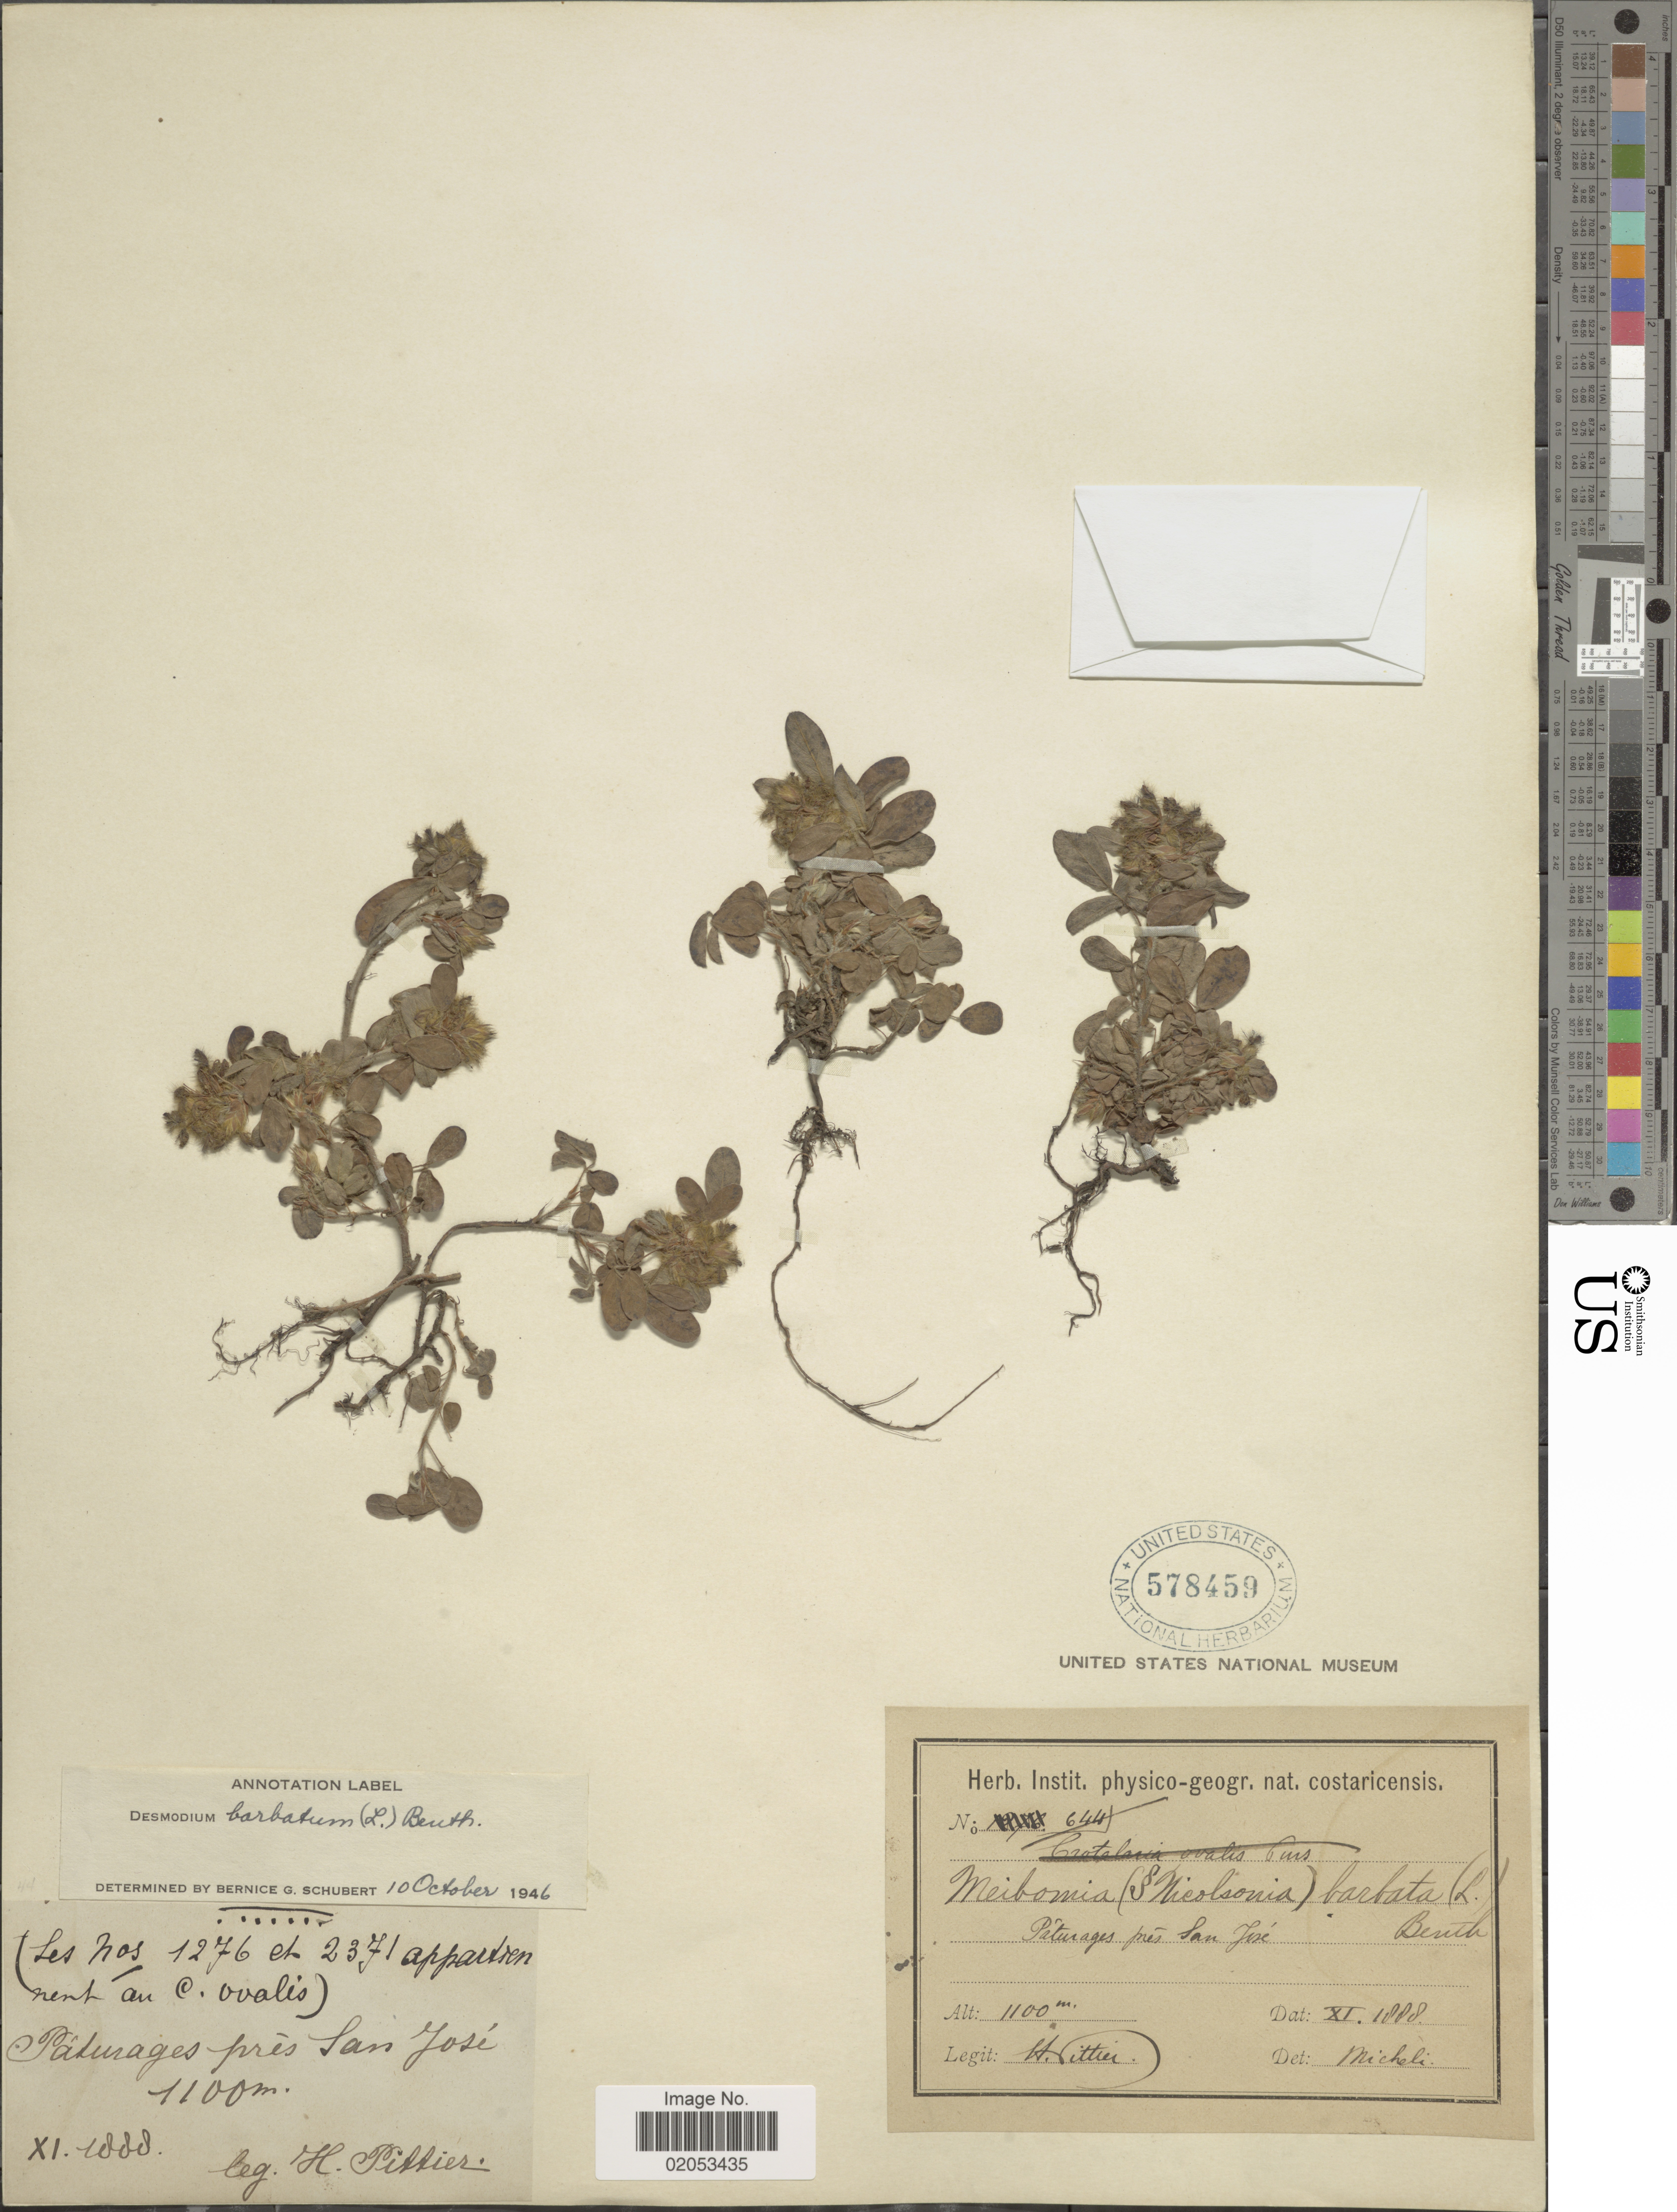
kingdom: Plantae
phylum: Tracheophyta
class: Magnoliopsida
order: Fabales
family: Fabaceae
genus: Grona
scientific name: Grona barbata var. barbata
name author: (L.) H. Ohashi & K. Ohashi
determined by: Strong, Mark T., (BOT), Smithsonian Institution - National Museum of Natural History (UNITED STATES)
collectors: H. F. Pittier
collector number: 644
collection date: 1888-11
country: Costa Rica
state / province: San José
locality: Pâturages prés San José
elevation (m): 1100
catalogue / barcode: US 578459